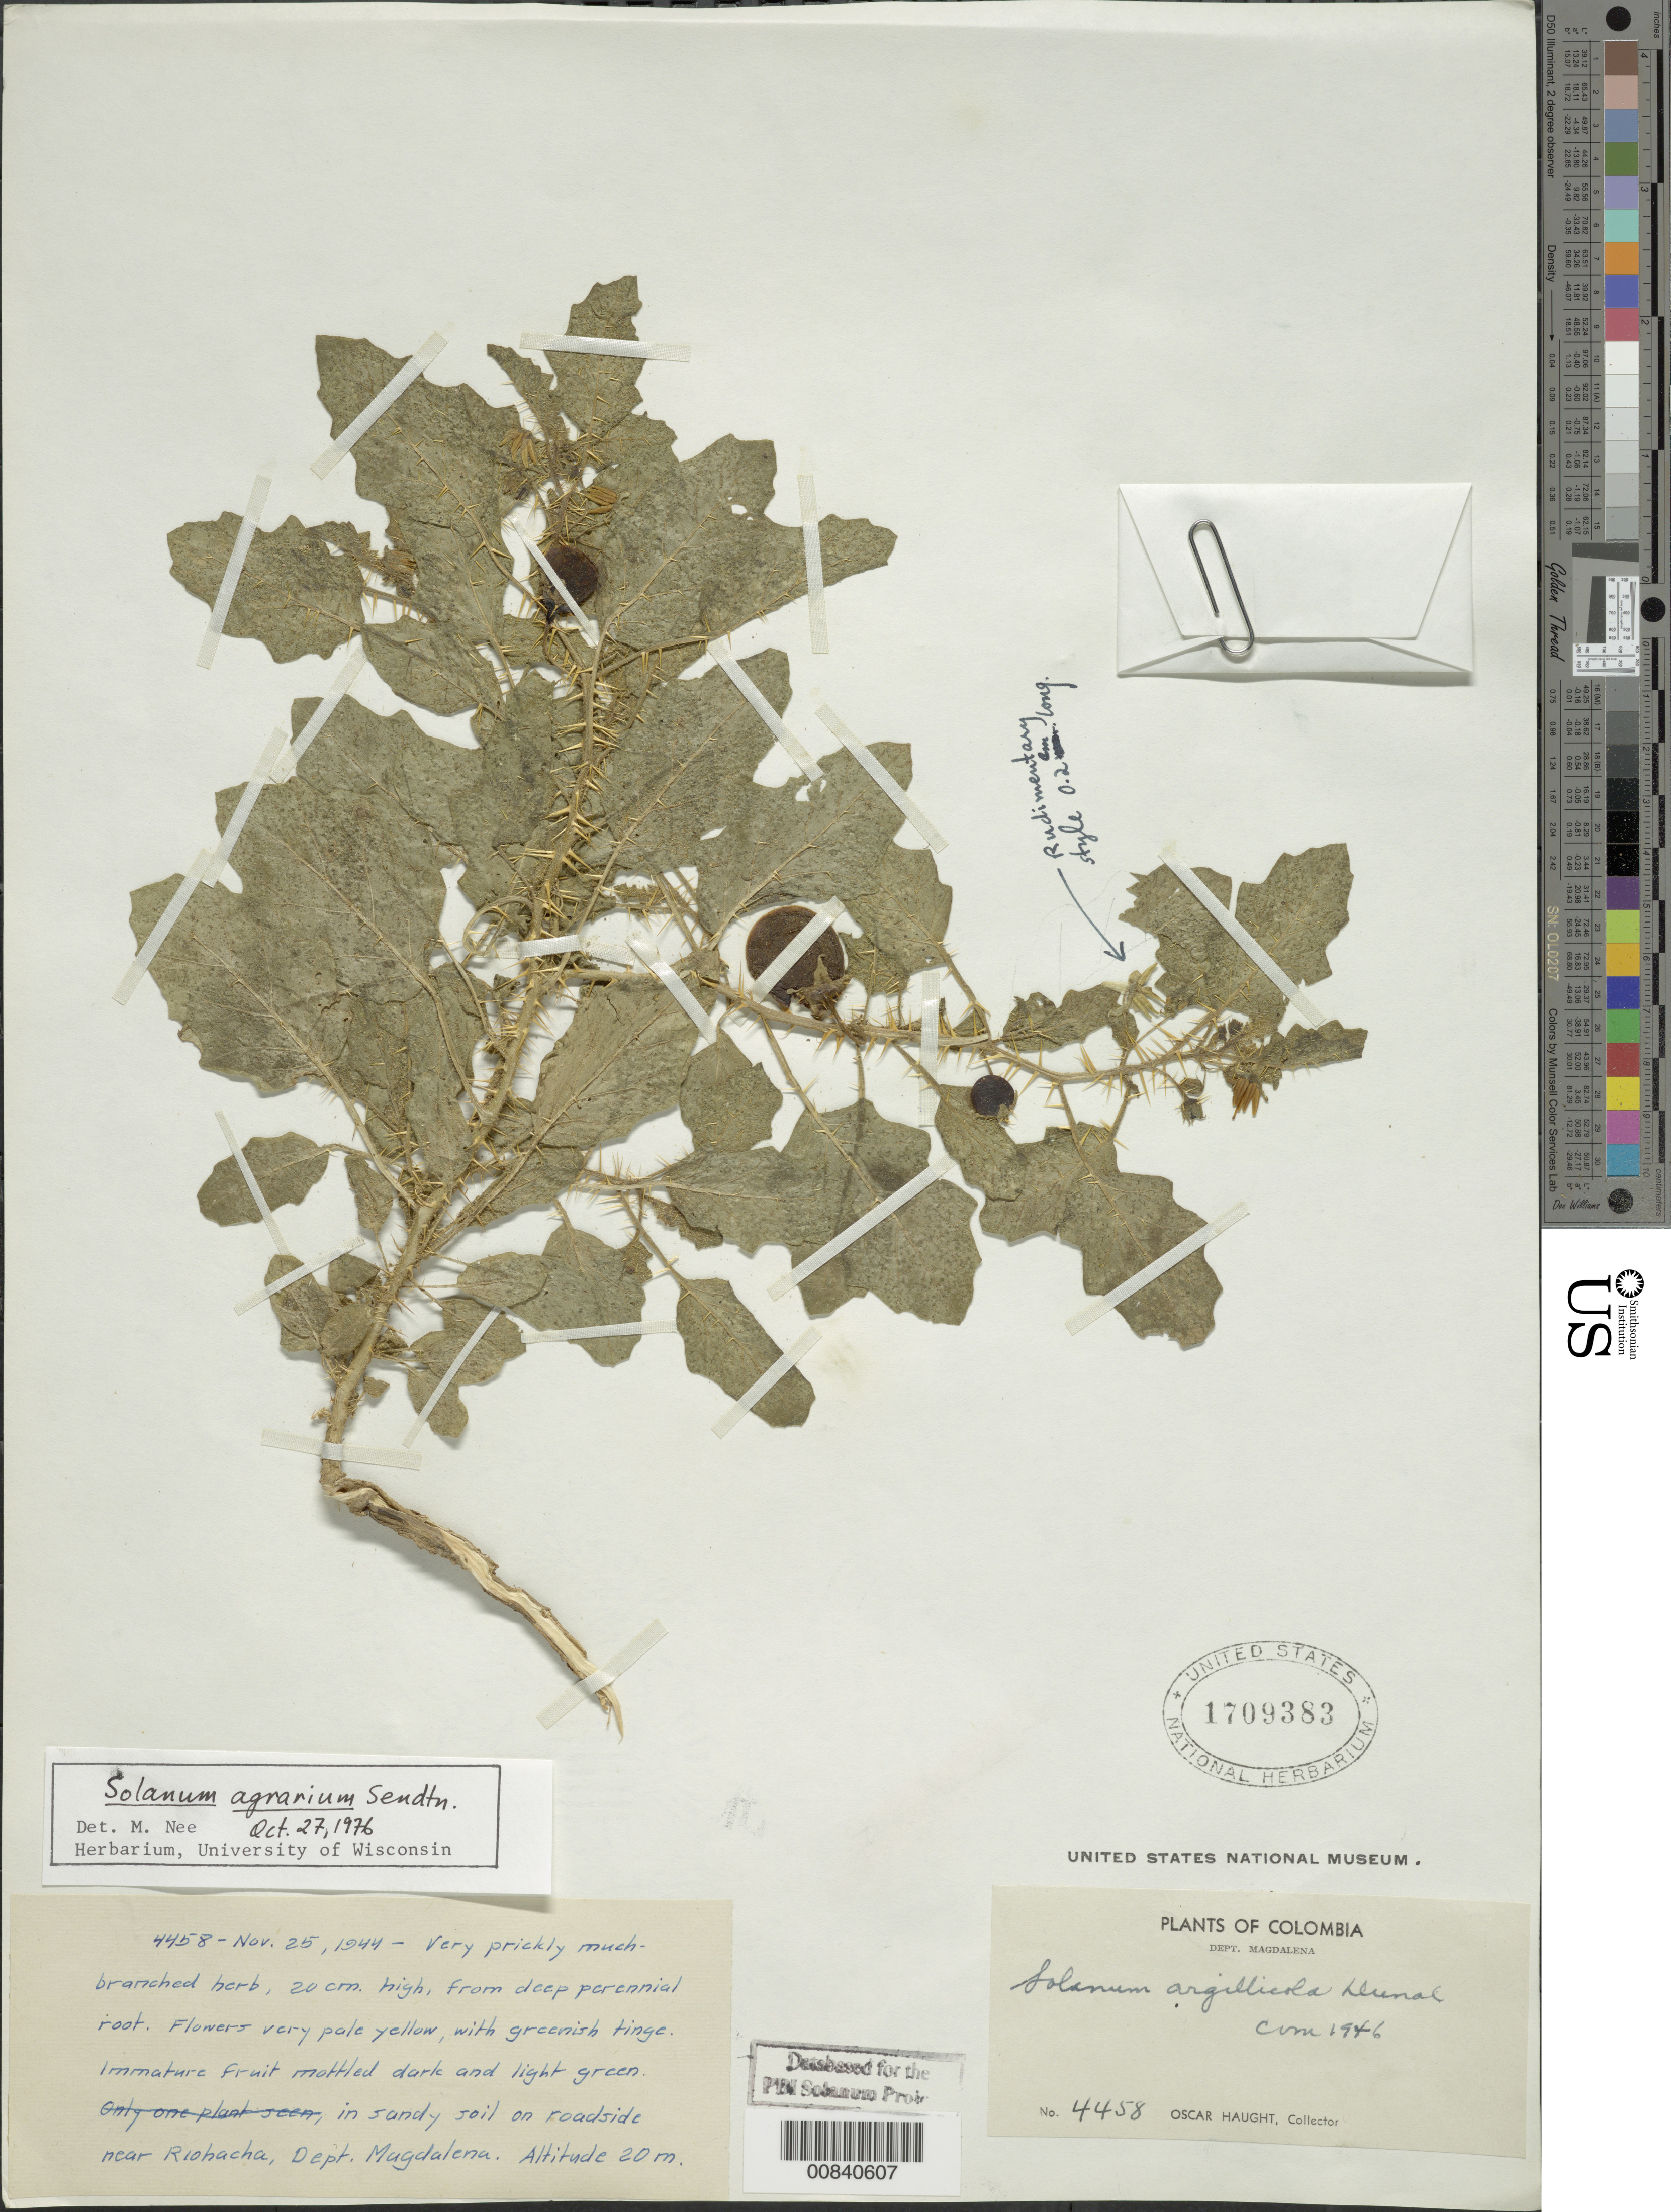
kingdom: Plantae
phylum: Tracheophyta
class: Magnoliopsida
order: Solanales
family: Solanaceae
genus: Solanum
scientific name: Solanum agrarium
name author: Sendtn.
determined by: Nee, Michael H.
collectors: O. L. Haught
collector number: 4458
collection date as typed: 25 Nov 1944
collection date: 1944-11-25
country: Colombia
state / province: Magdalena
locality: Near Rio Hacha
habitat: Sandy soil on roadside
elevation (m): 20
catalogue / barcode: US 1709383